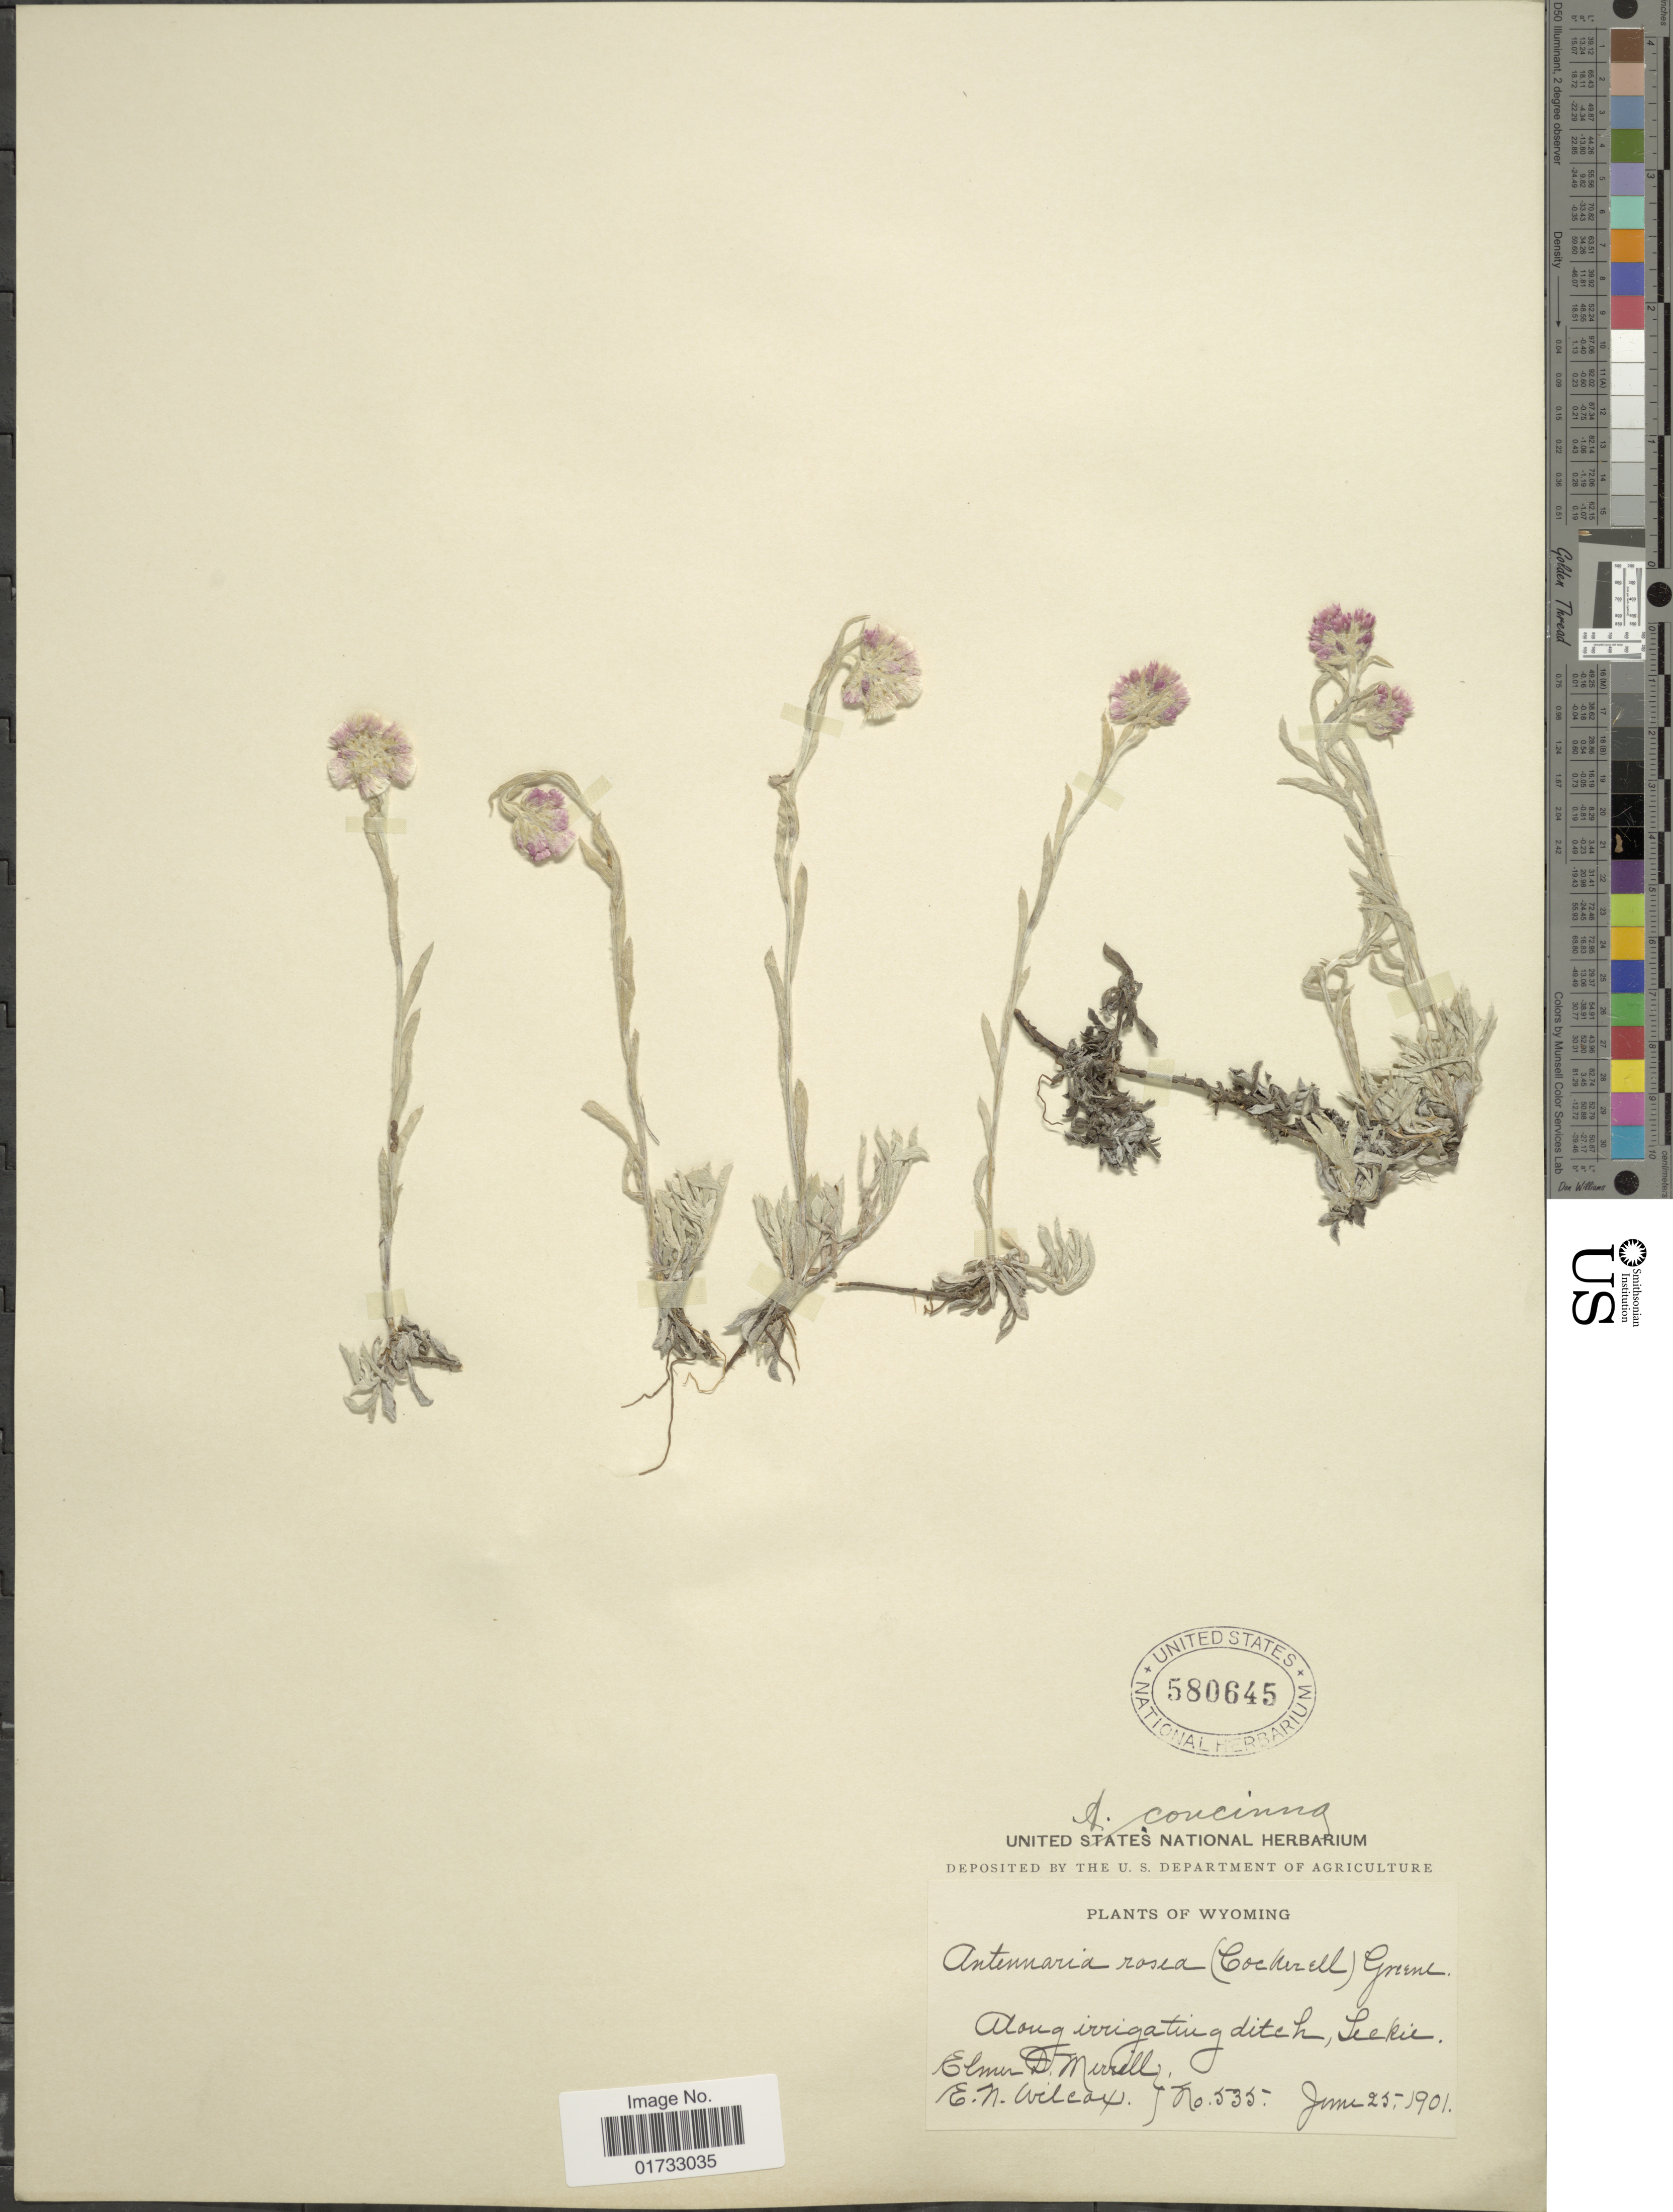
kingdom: Plantae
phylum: Tracheophyta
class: Magnoliopsida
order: Asterales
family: Asteraceae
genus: Antennaria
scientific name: Antennaria rosea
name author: Greene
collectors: E. D. Merrill & E. Wileax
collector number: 535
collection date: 1901-06-25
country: United States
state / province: Wyoming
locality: Along irrigating ditch, Leckie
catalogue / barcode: US 580645